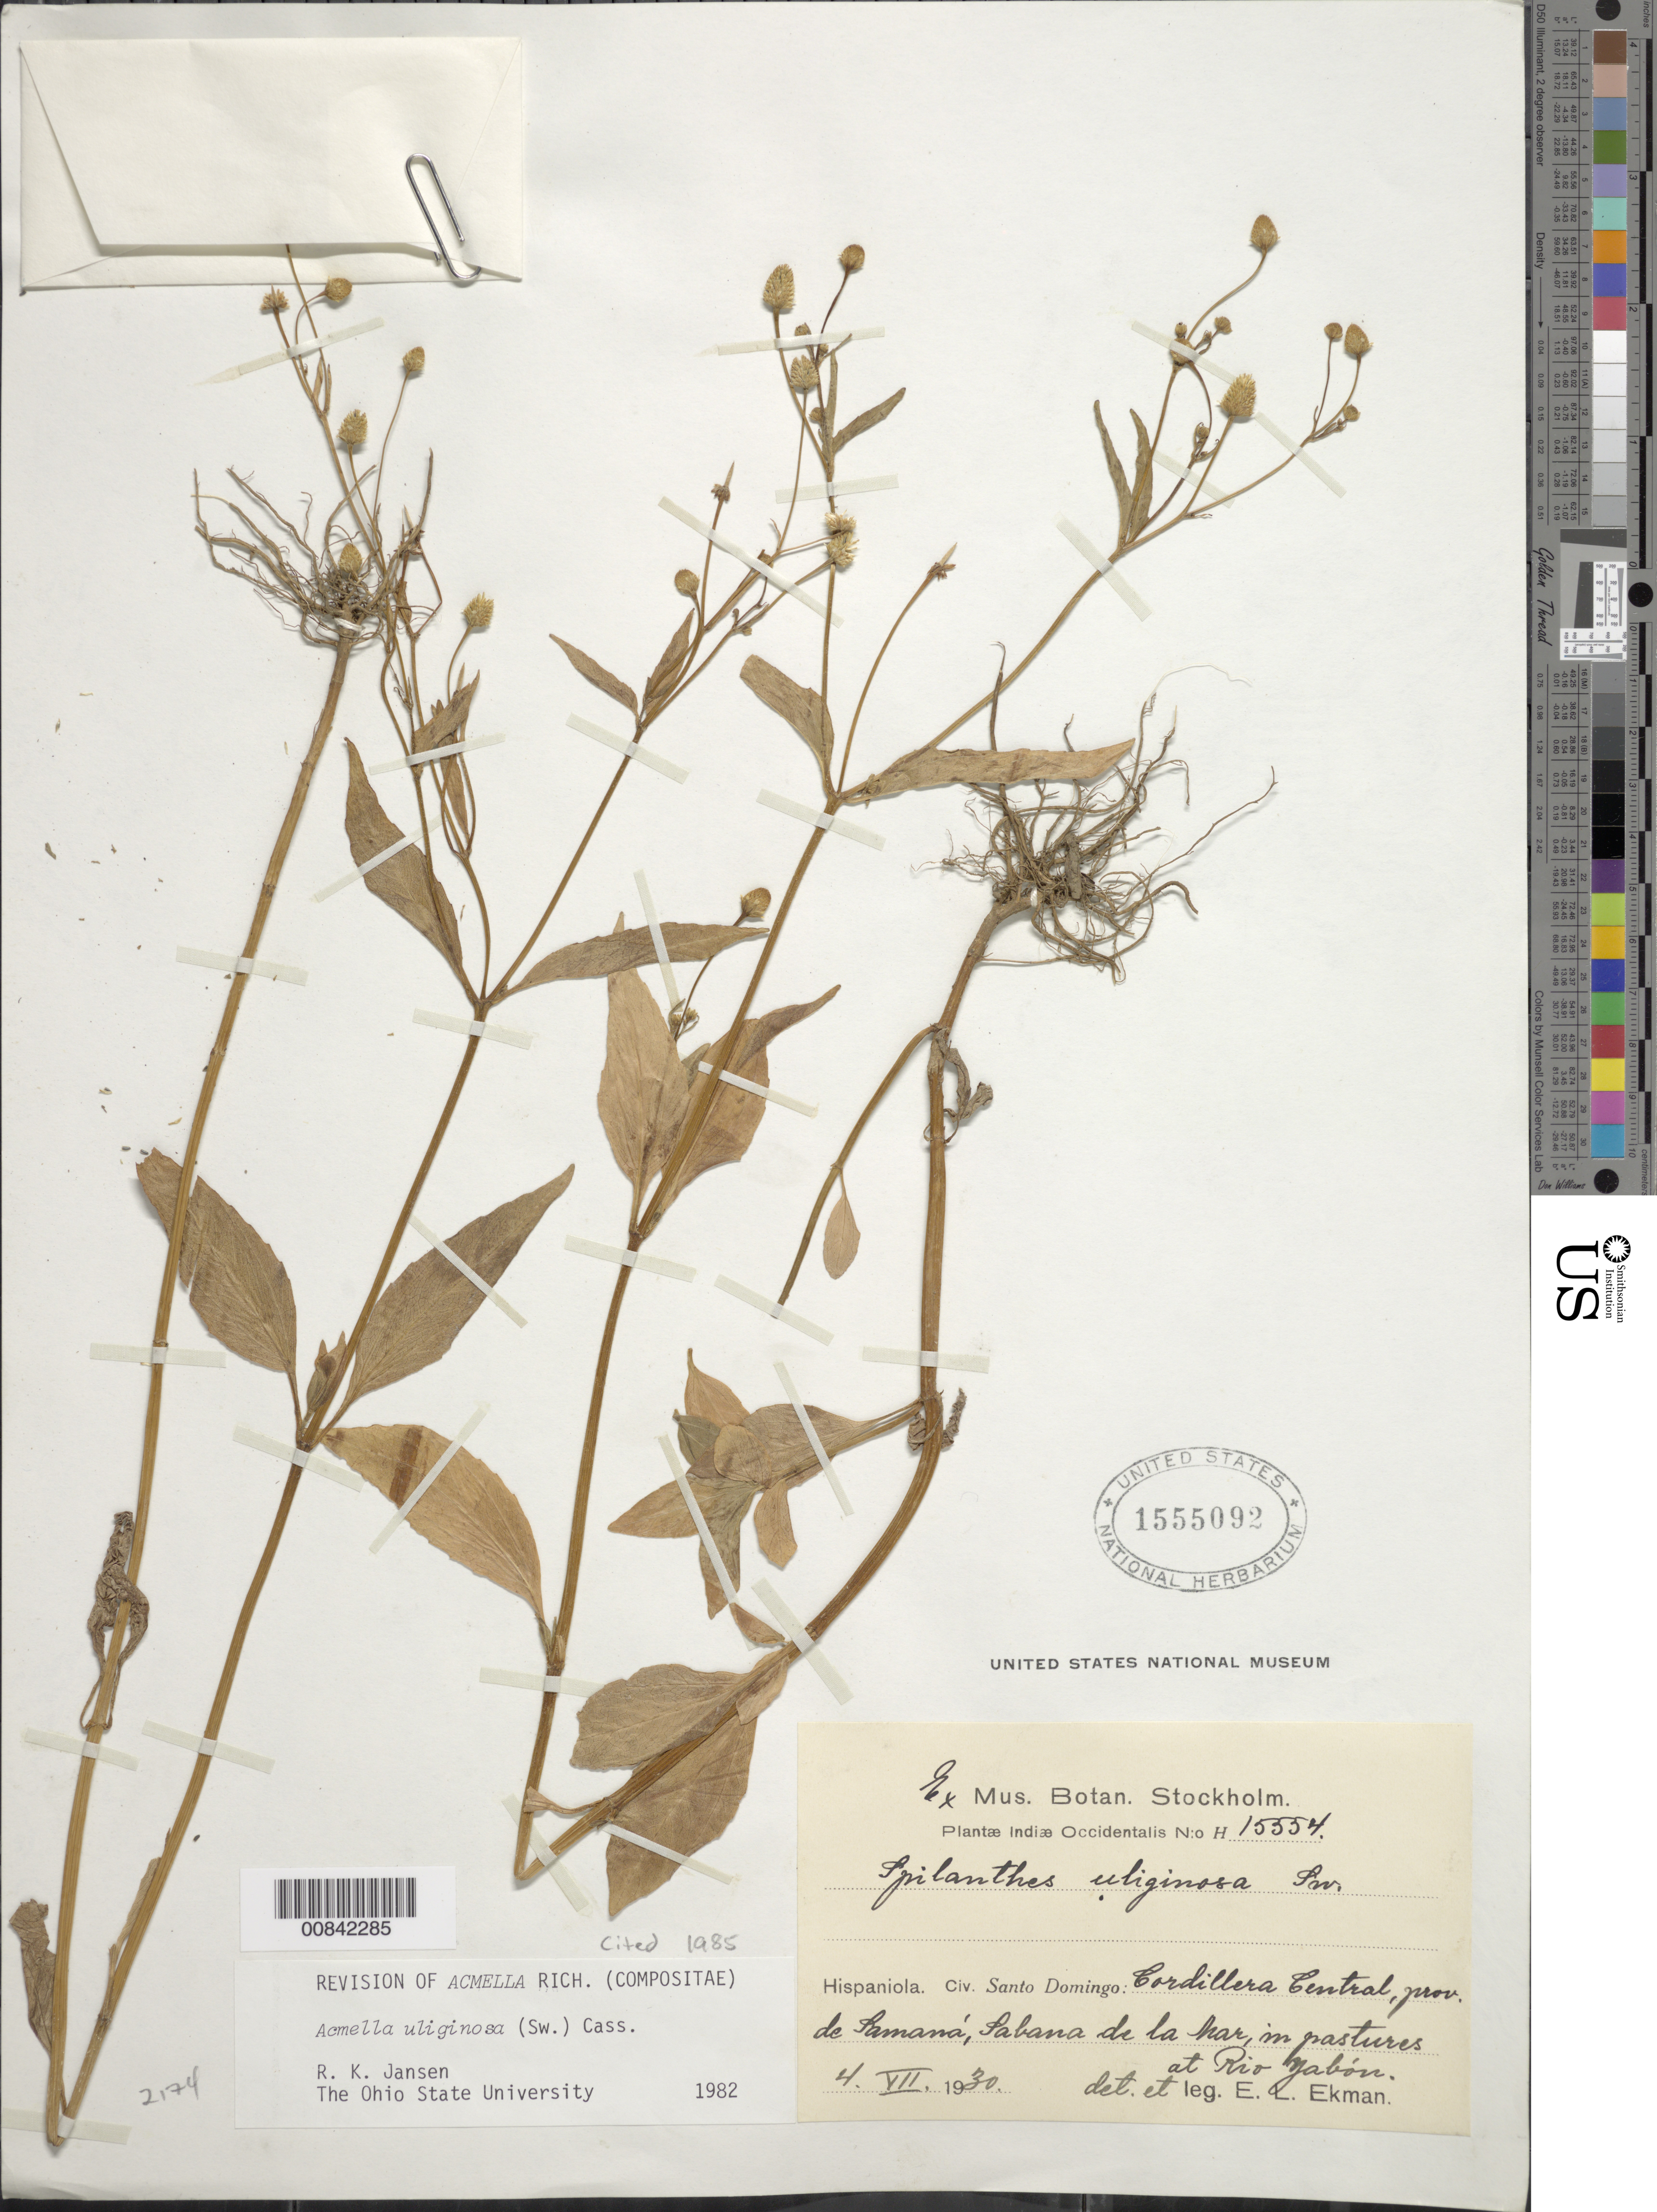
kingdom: Plantae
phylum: Tracheophyta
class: Magnoliopsida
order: Asterales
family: Asteraceae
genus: Acmella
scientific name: Acmella uliginosa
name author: (Sw.) Cass.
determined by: Jansen, R. K.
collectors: E. L. Ekman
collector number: H 15554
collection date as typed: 04 Jul 1930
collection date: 1930-07-04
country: Dominican Republic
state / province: Samana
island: Hispaniola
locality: Cordillera Central, Sabana de la Mar, at Río Yabón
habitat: Pastures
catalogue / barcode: US 1555092